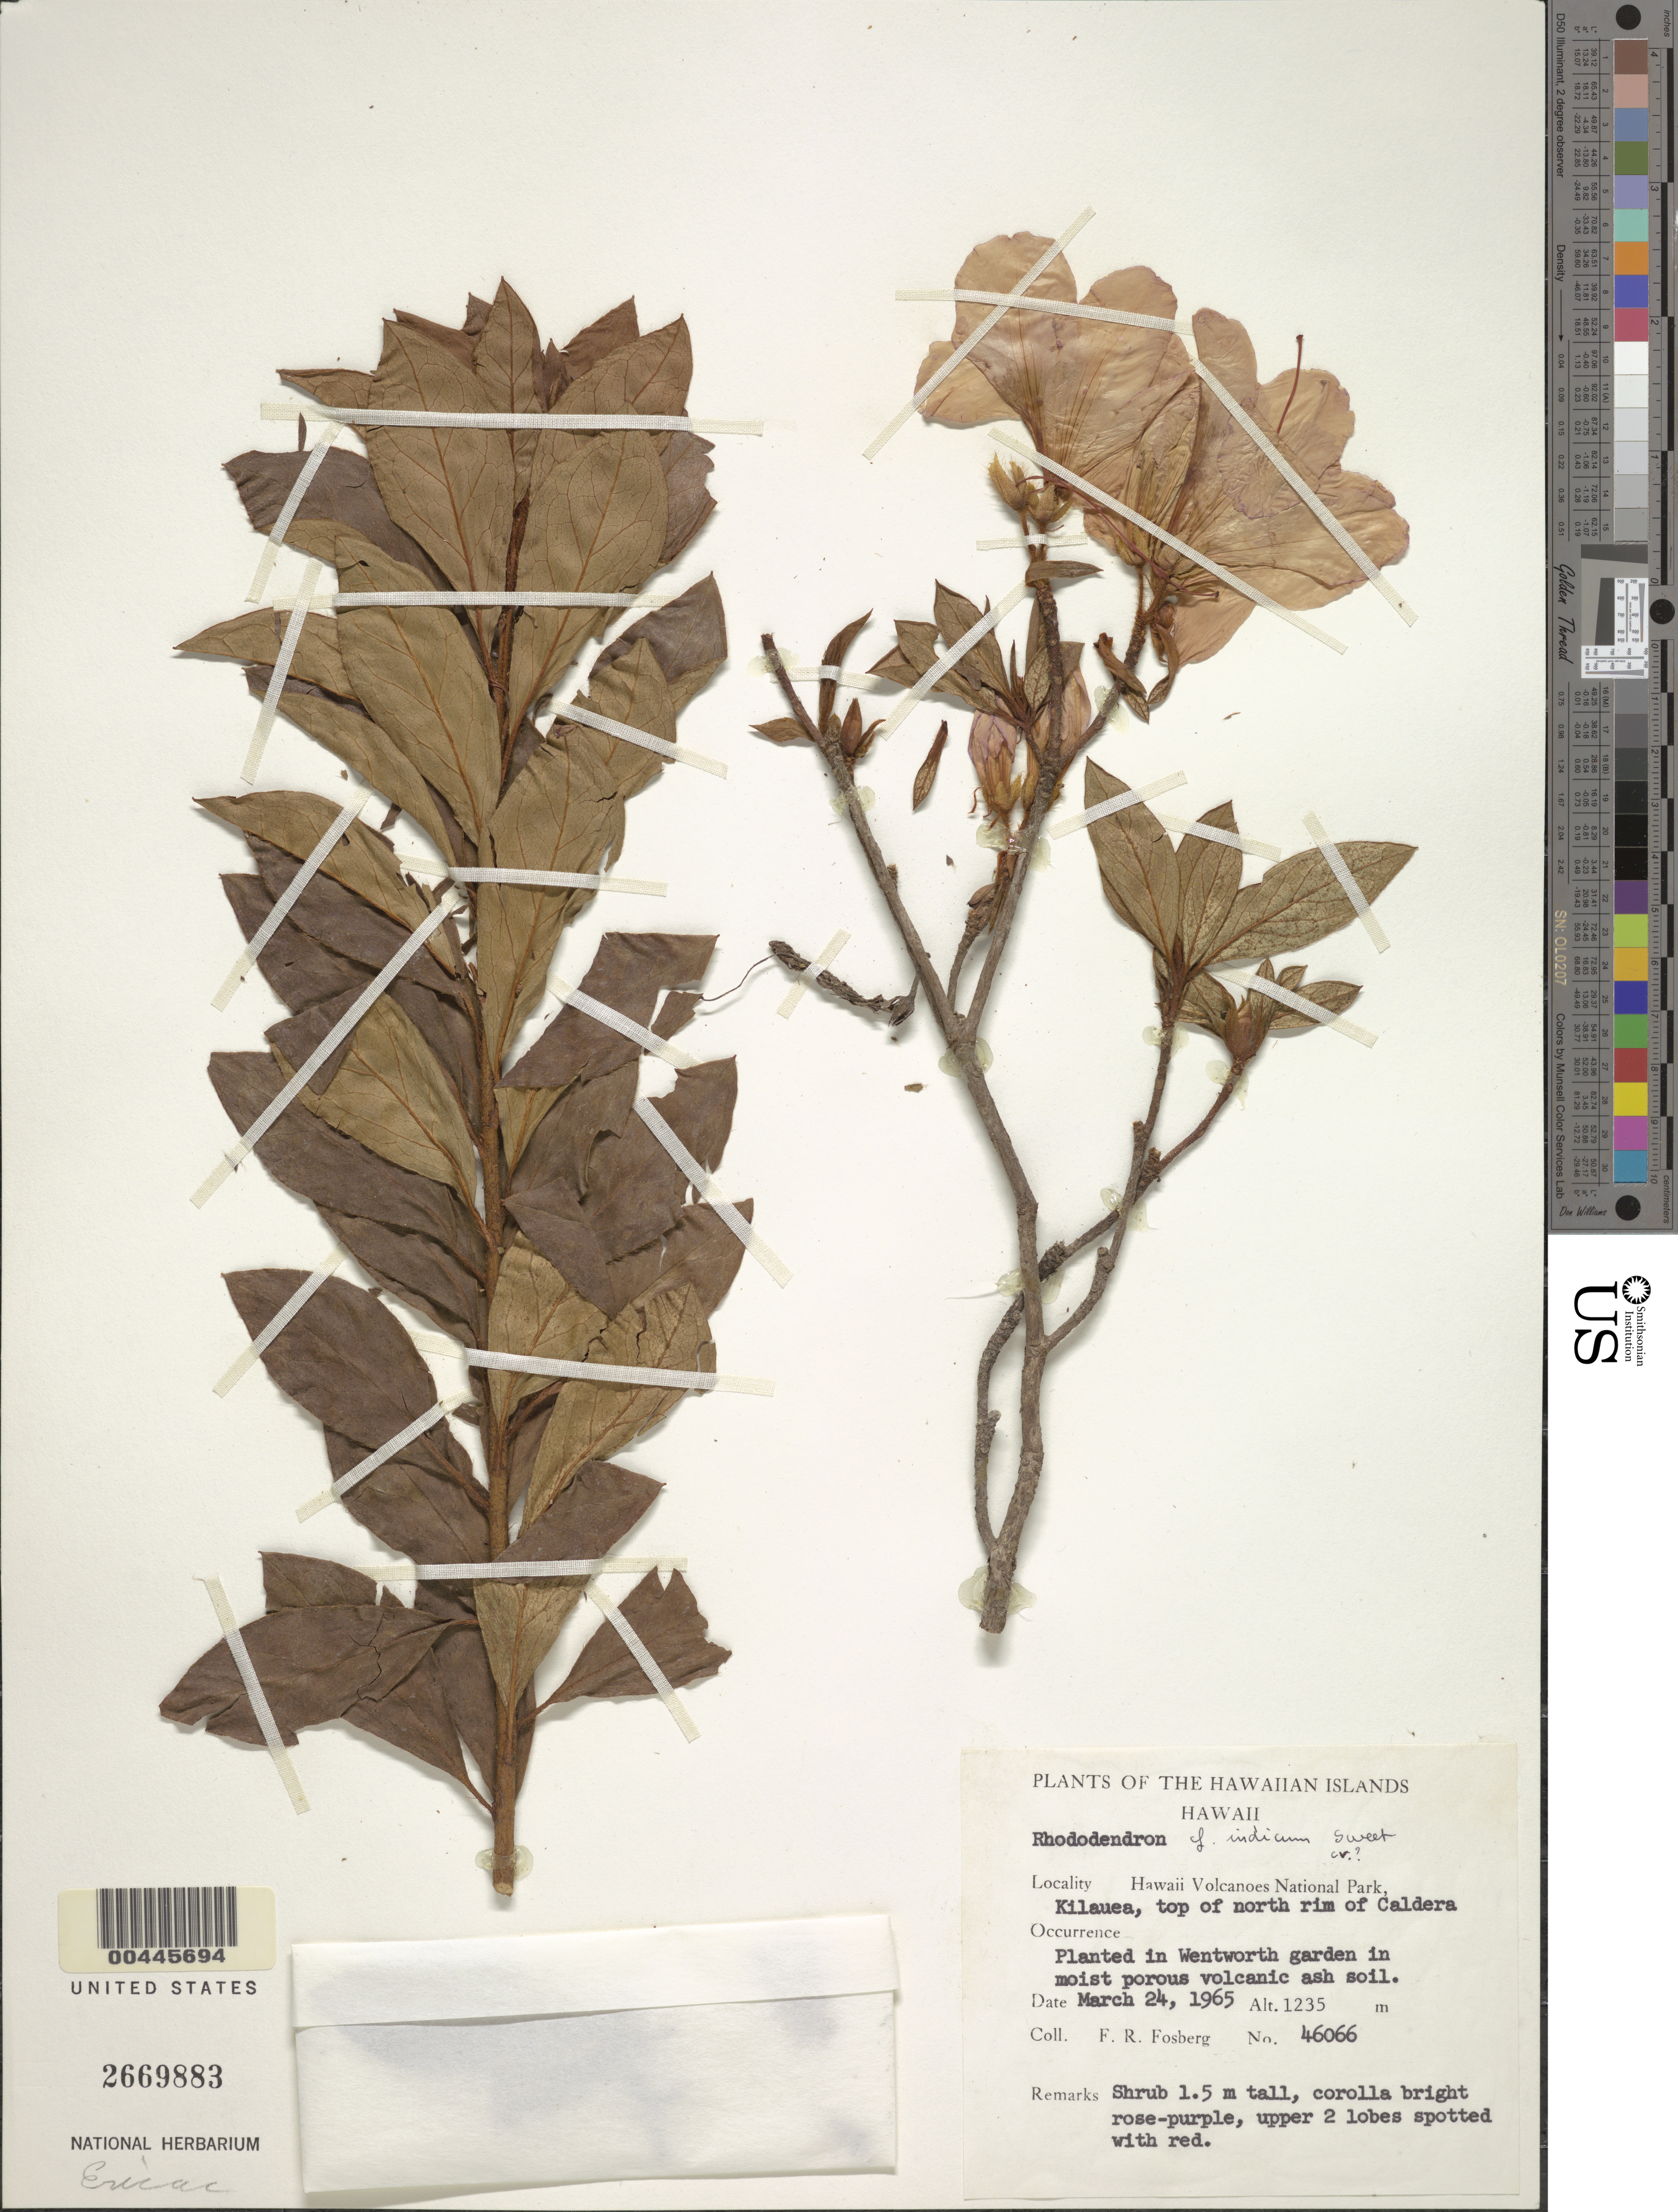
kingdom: Plantae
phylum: Tracheophyta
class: Magnoliopsida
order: Ericales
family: Ericaceae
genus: Rhododendron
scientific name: Rhododendron indicum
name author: (L.) Sweet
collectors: F. R. Fosberg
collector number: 46066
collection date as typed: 24 Mar 1965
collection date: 1965-03-24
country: United States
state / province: Hawaii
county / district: Hawaii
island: Hawaii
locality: Hawaii Volcanoes National Park, Kilauea, top of N rim of Caldera, in Wentworth Garden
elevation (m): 1235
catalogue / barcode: US 2669883